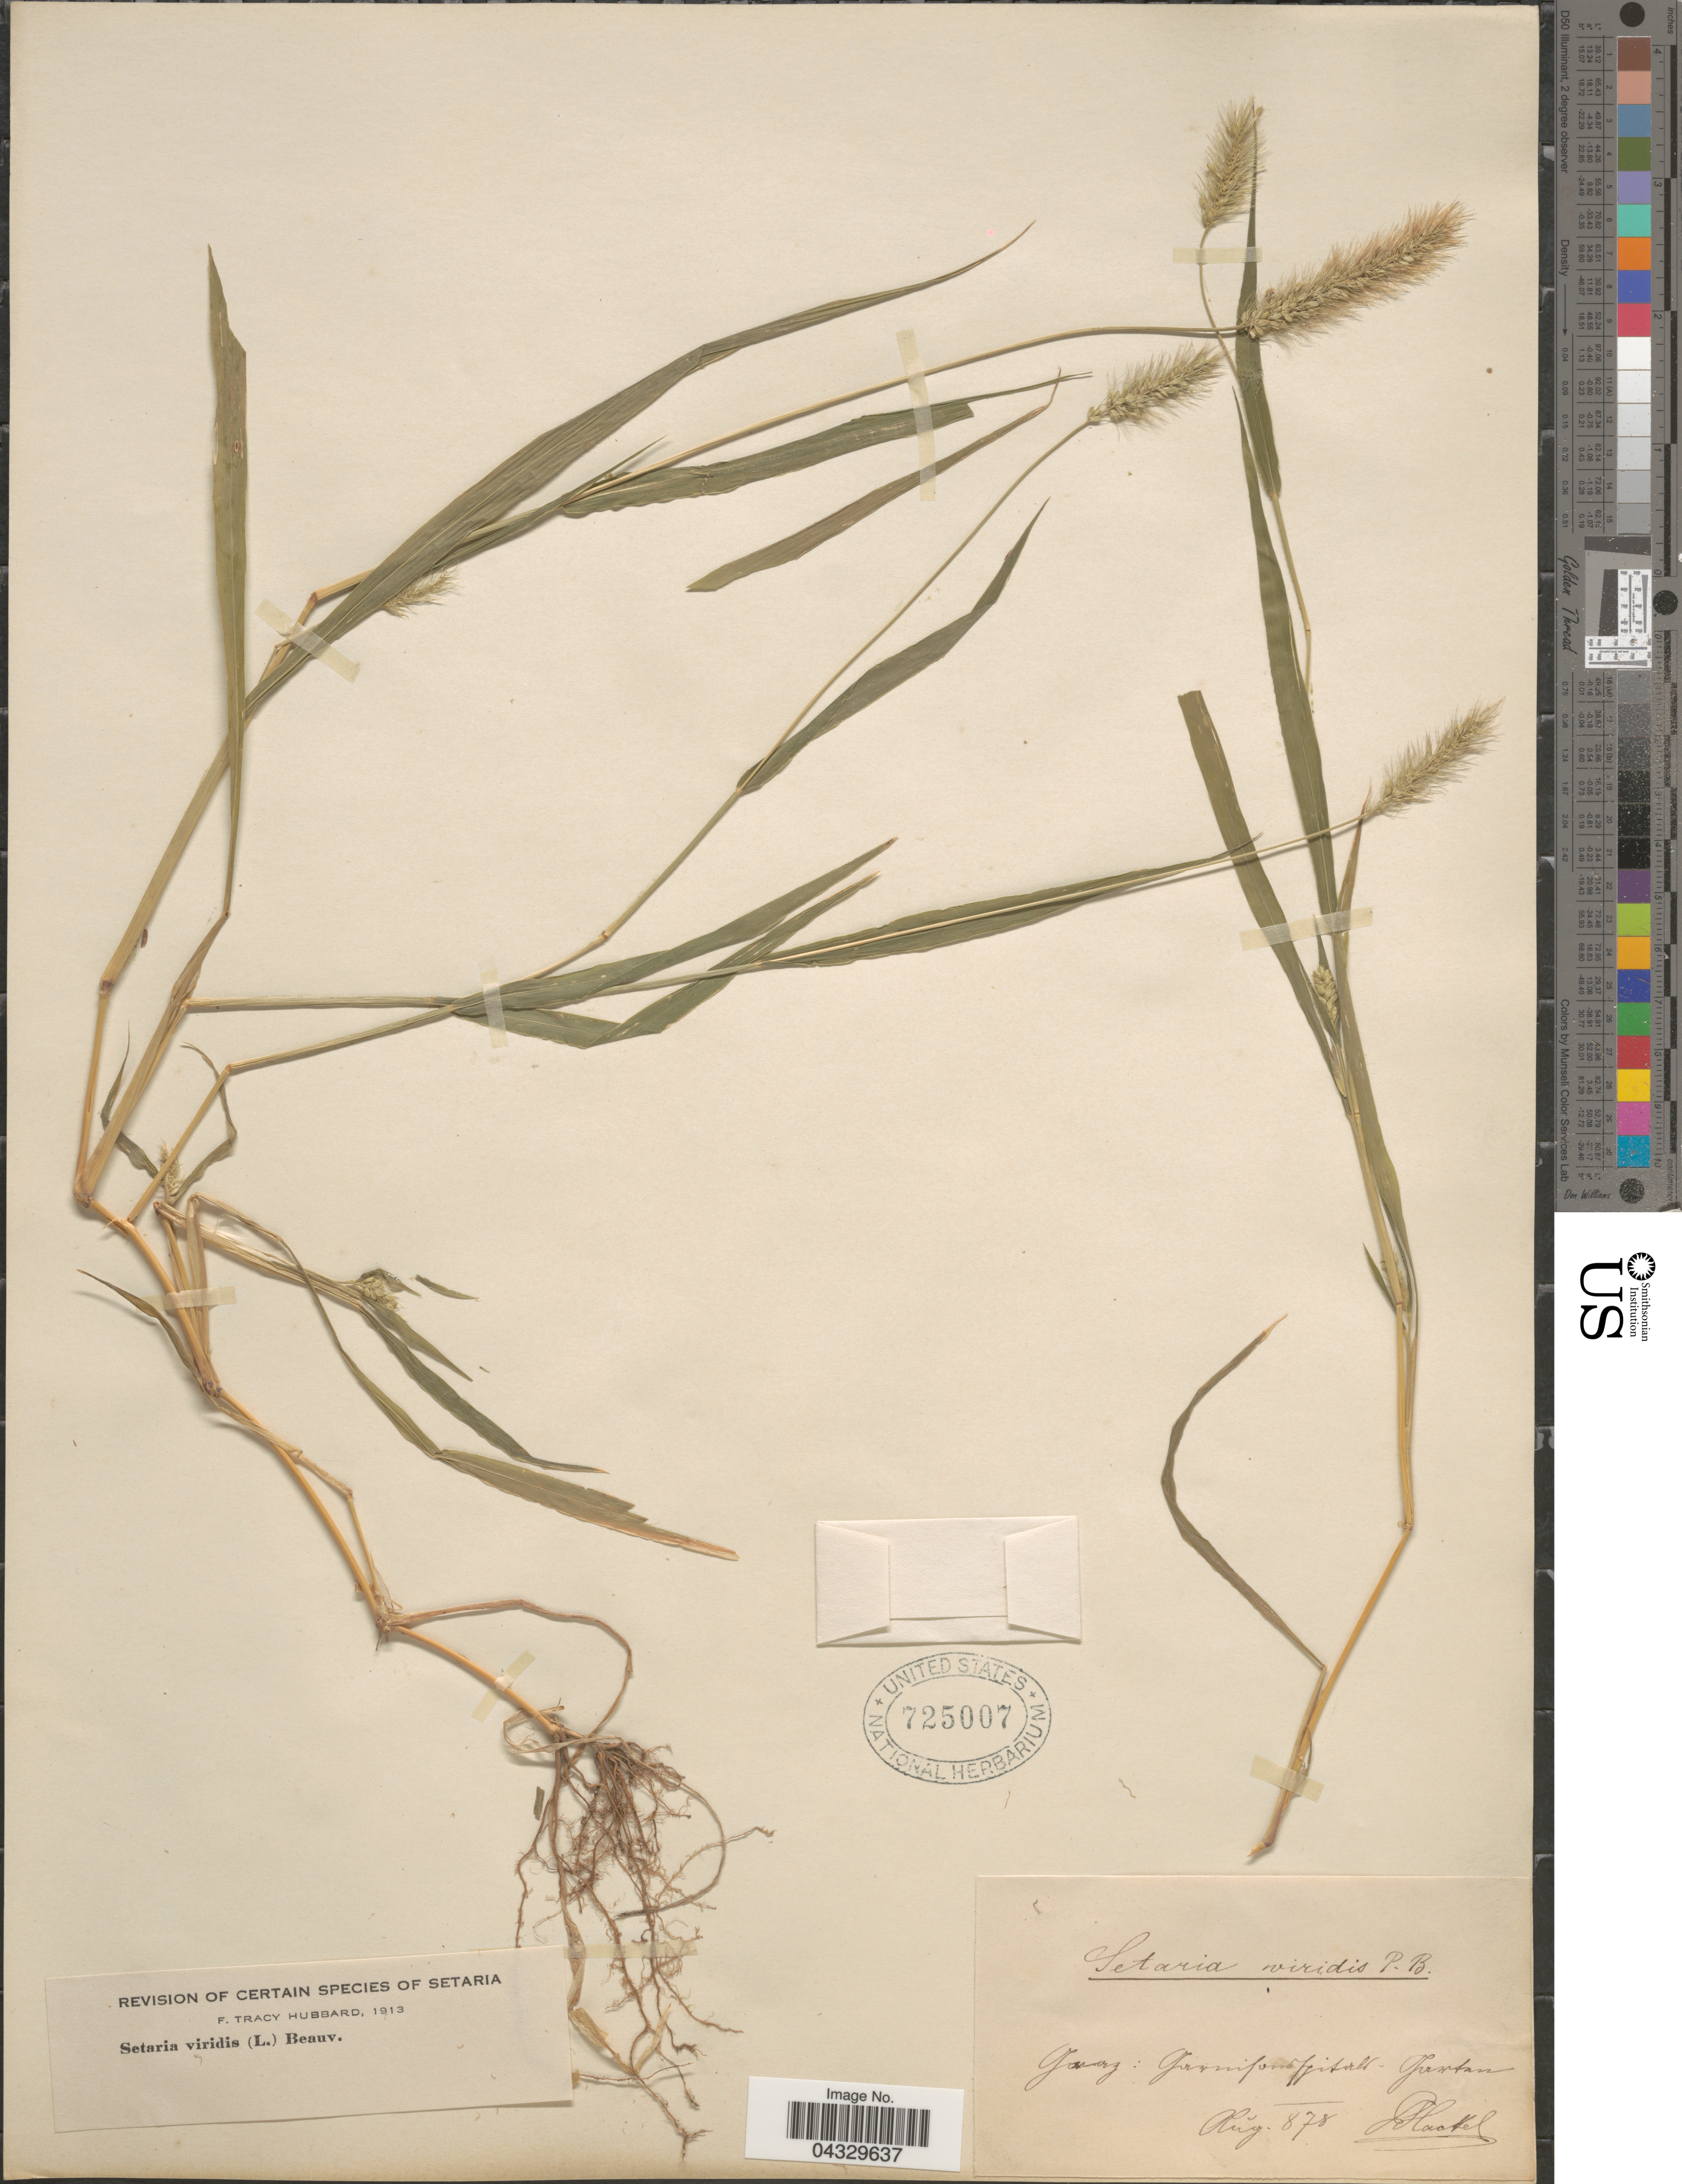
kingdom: Plantae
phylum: Tracheophyta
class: Liliopsida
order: Poales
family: Poaceae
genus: Setaria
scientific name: Setaria viridis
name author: (L.) P. Beauv.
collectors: J. Hackel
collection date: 1878-08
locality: [illegible text].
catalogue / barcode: US 725007